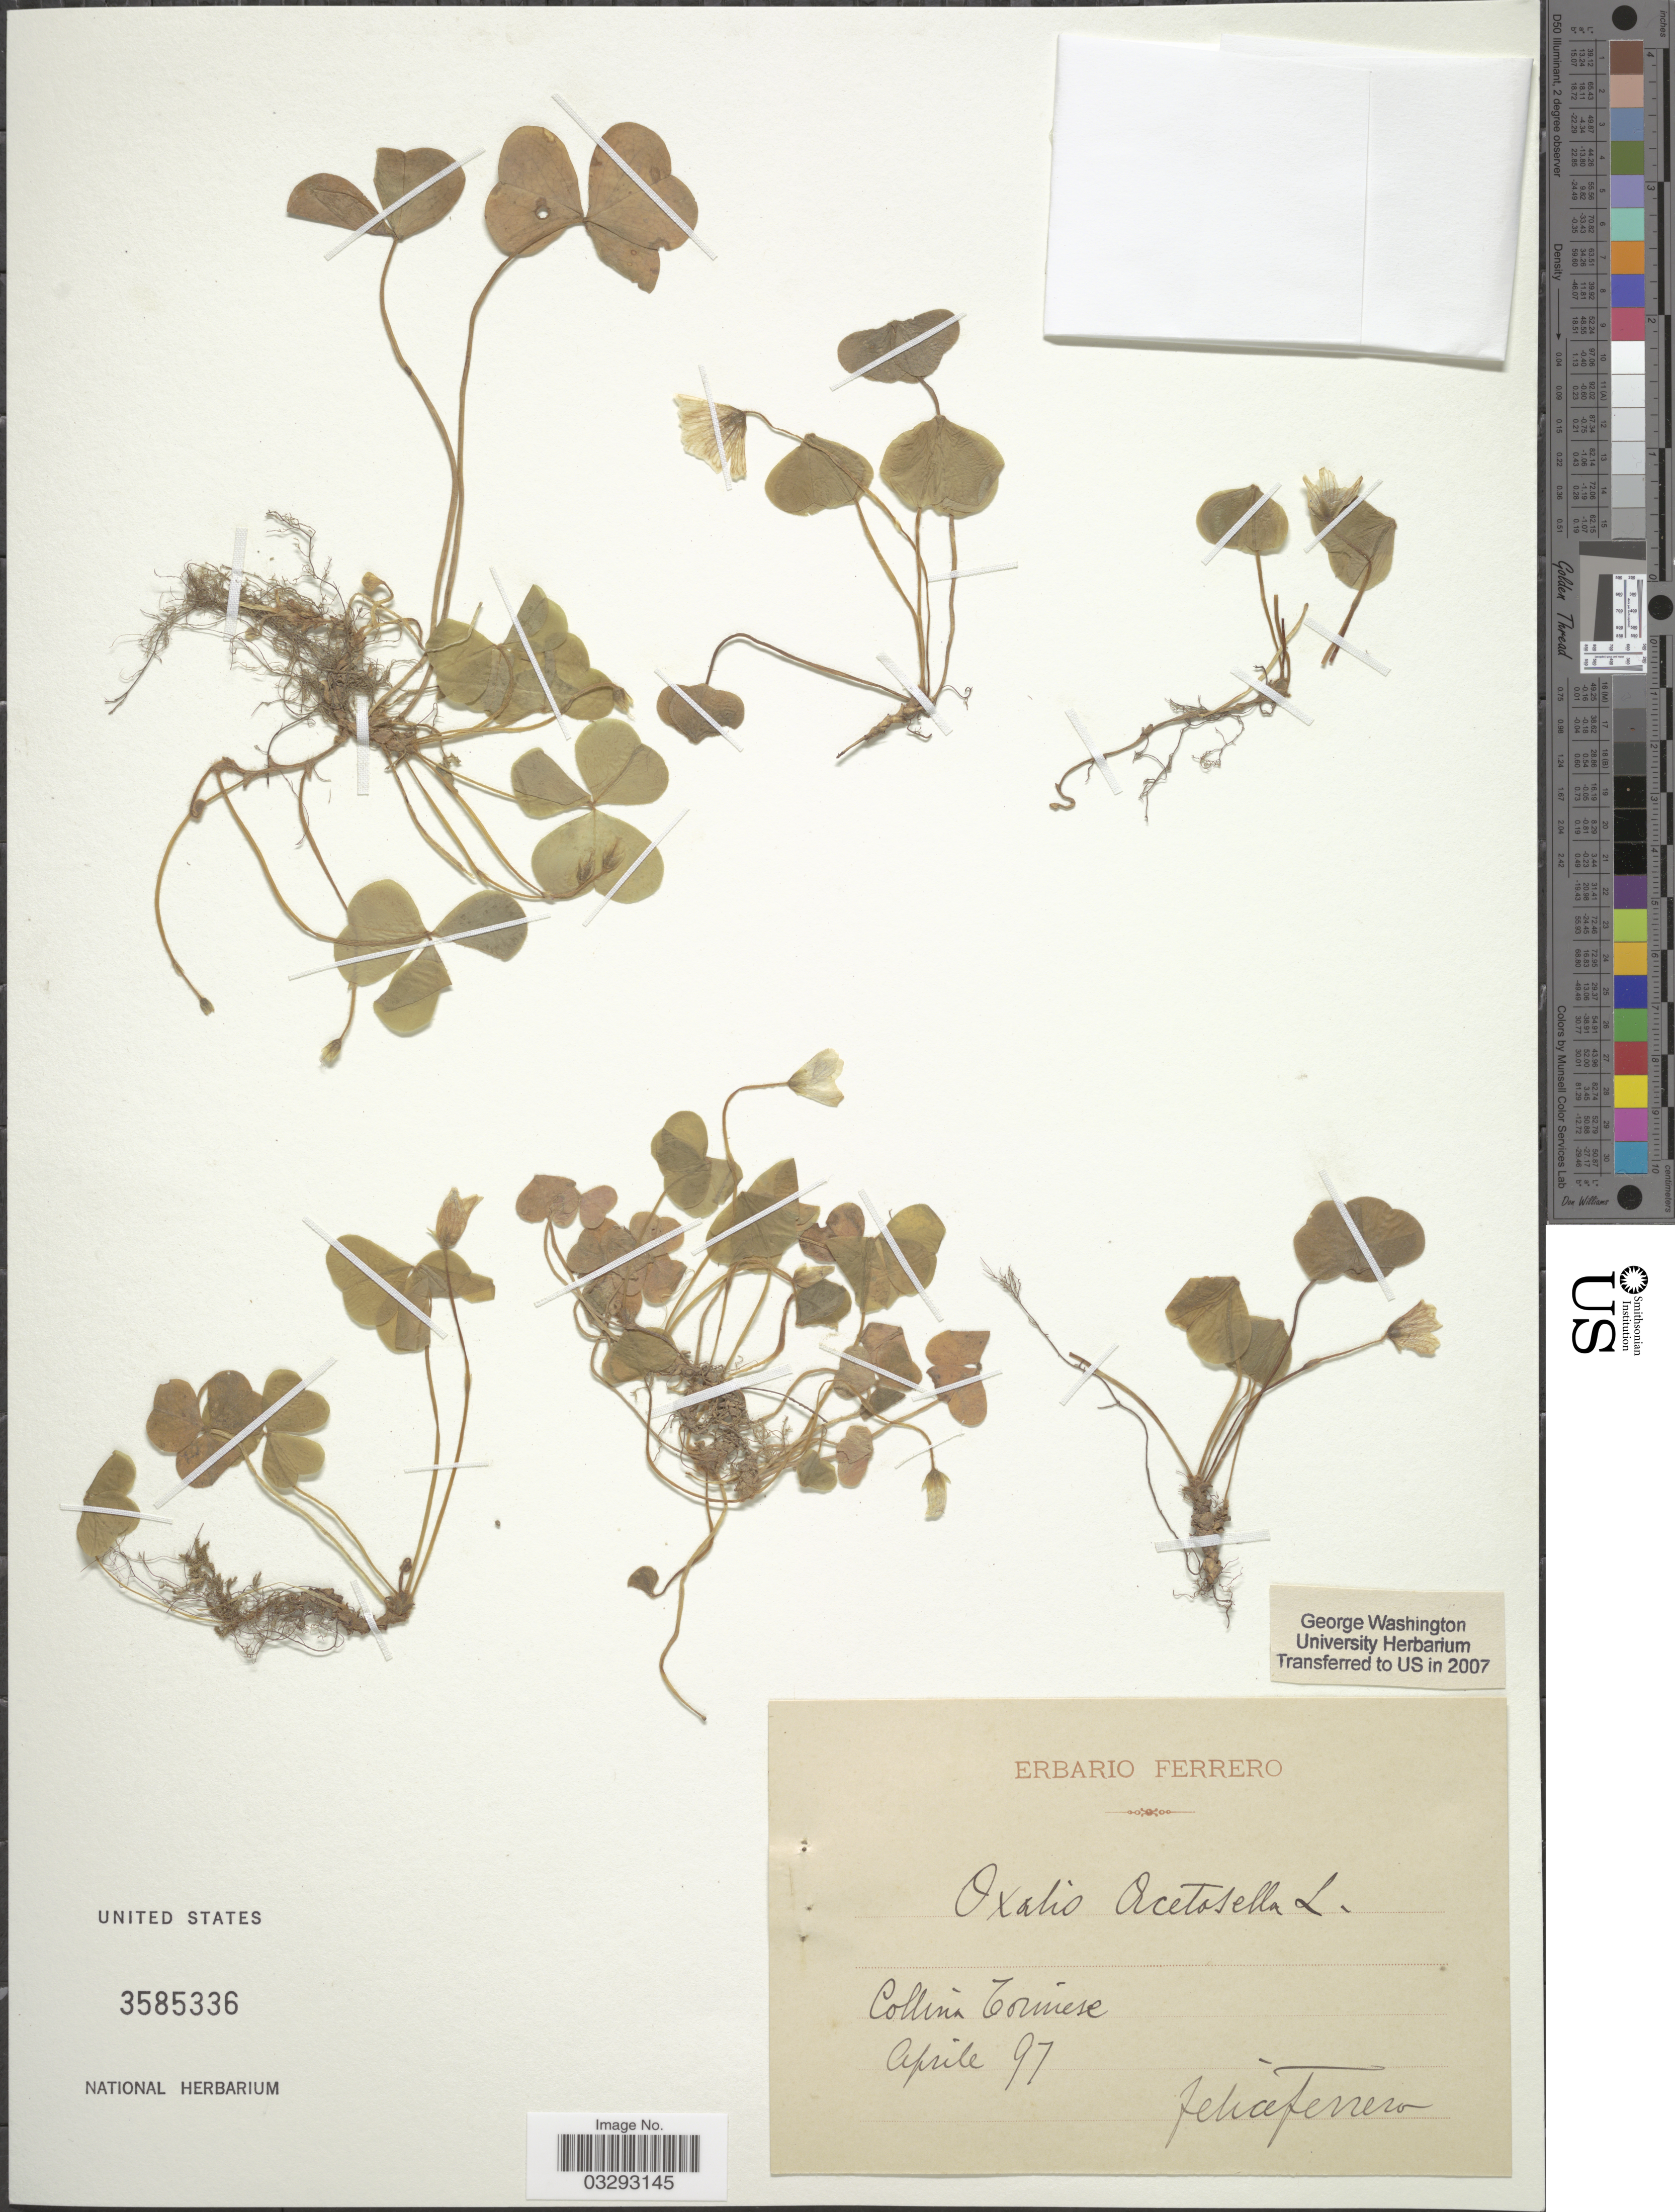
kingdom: Plantae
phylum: Tracheophyta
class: Magnoliopsida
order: Oxalidales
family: Oxalidaceae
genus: Oxalis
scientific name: Oxalis acetosella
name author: L.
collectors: F. Ferrero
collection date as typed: Transcribed d/m/y: /4/97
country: Italy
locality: Collina Torinese.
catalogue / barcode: US 3585336